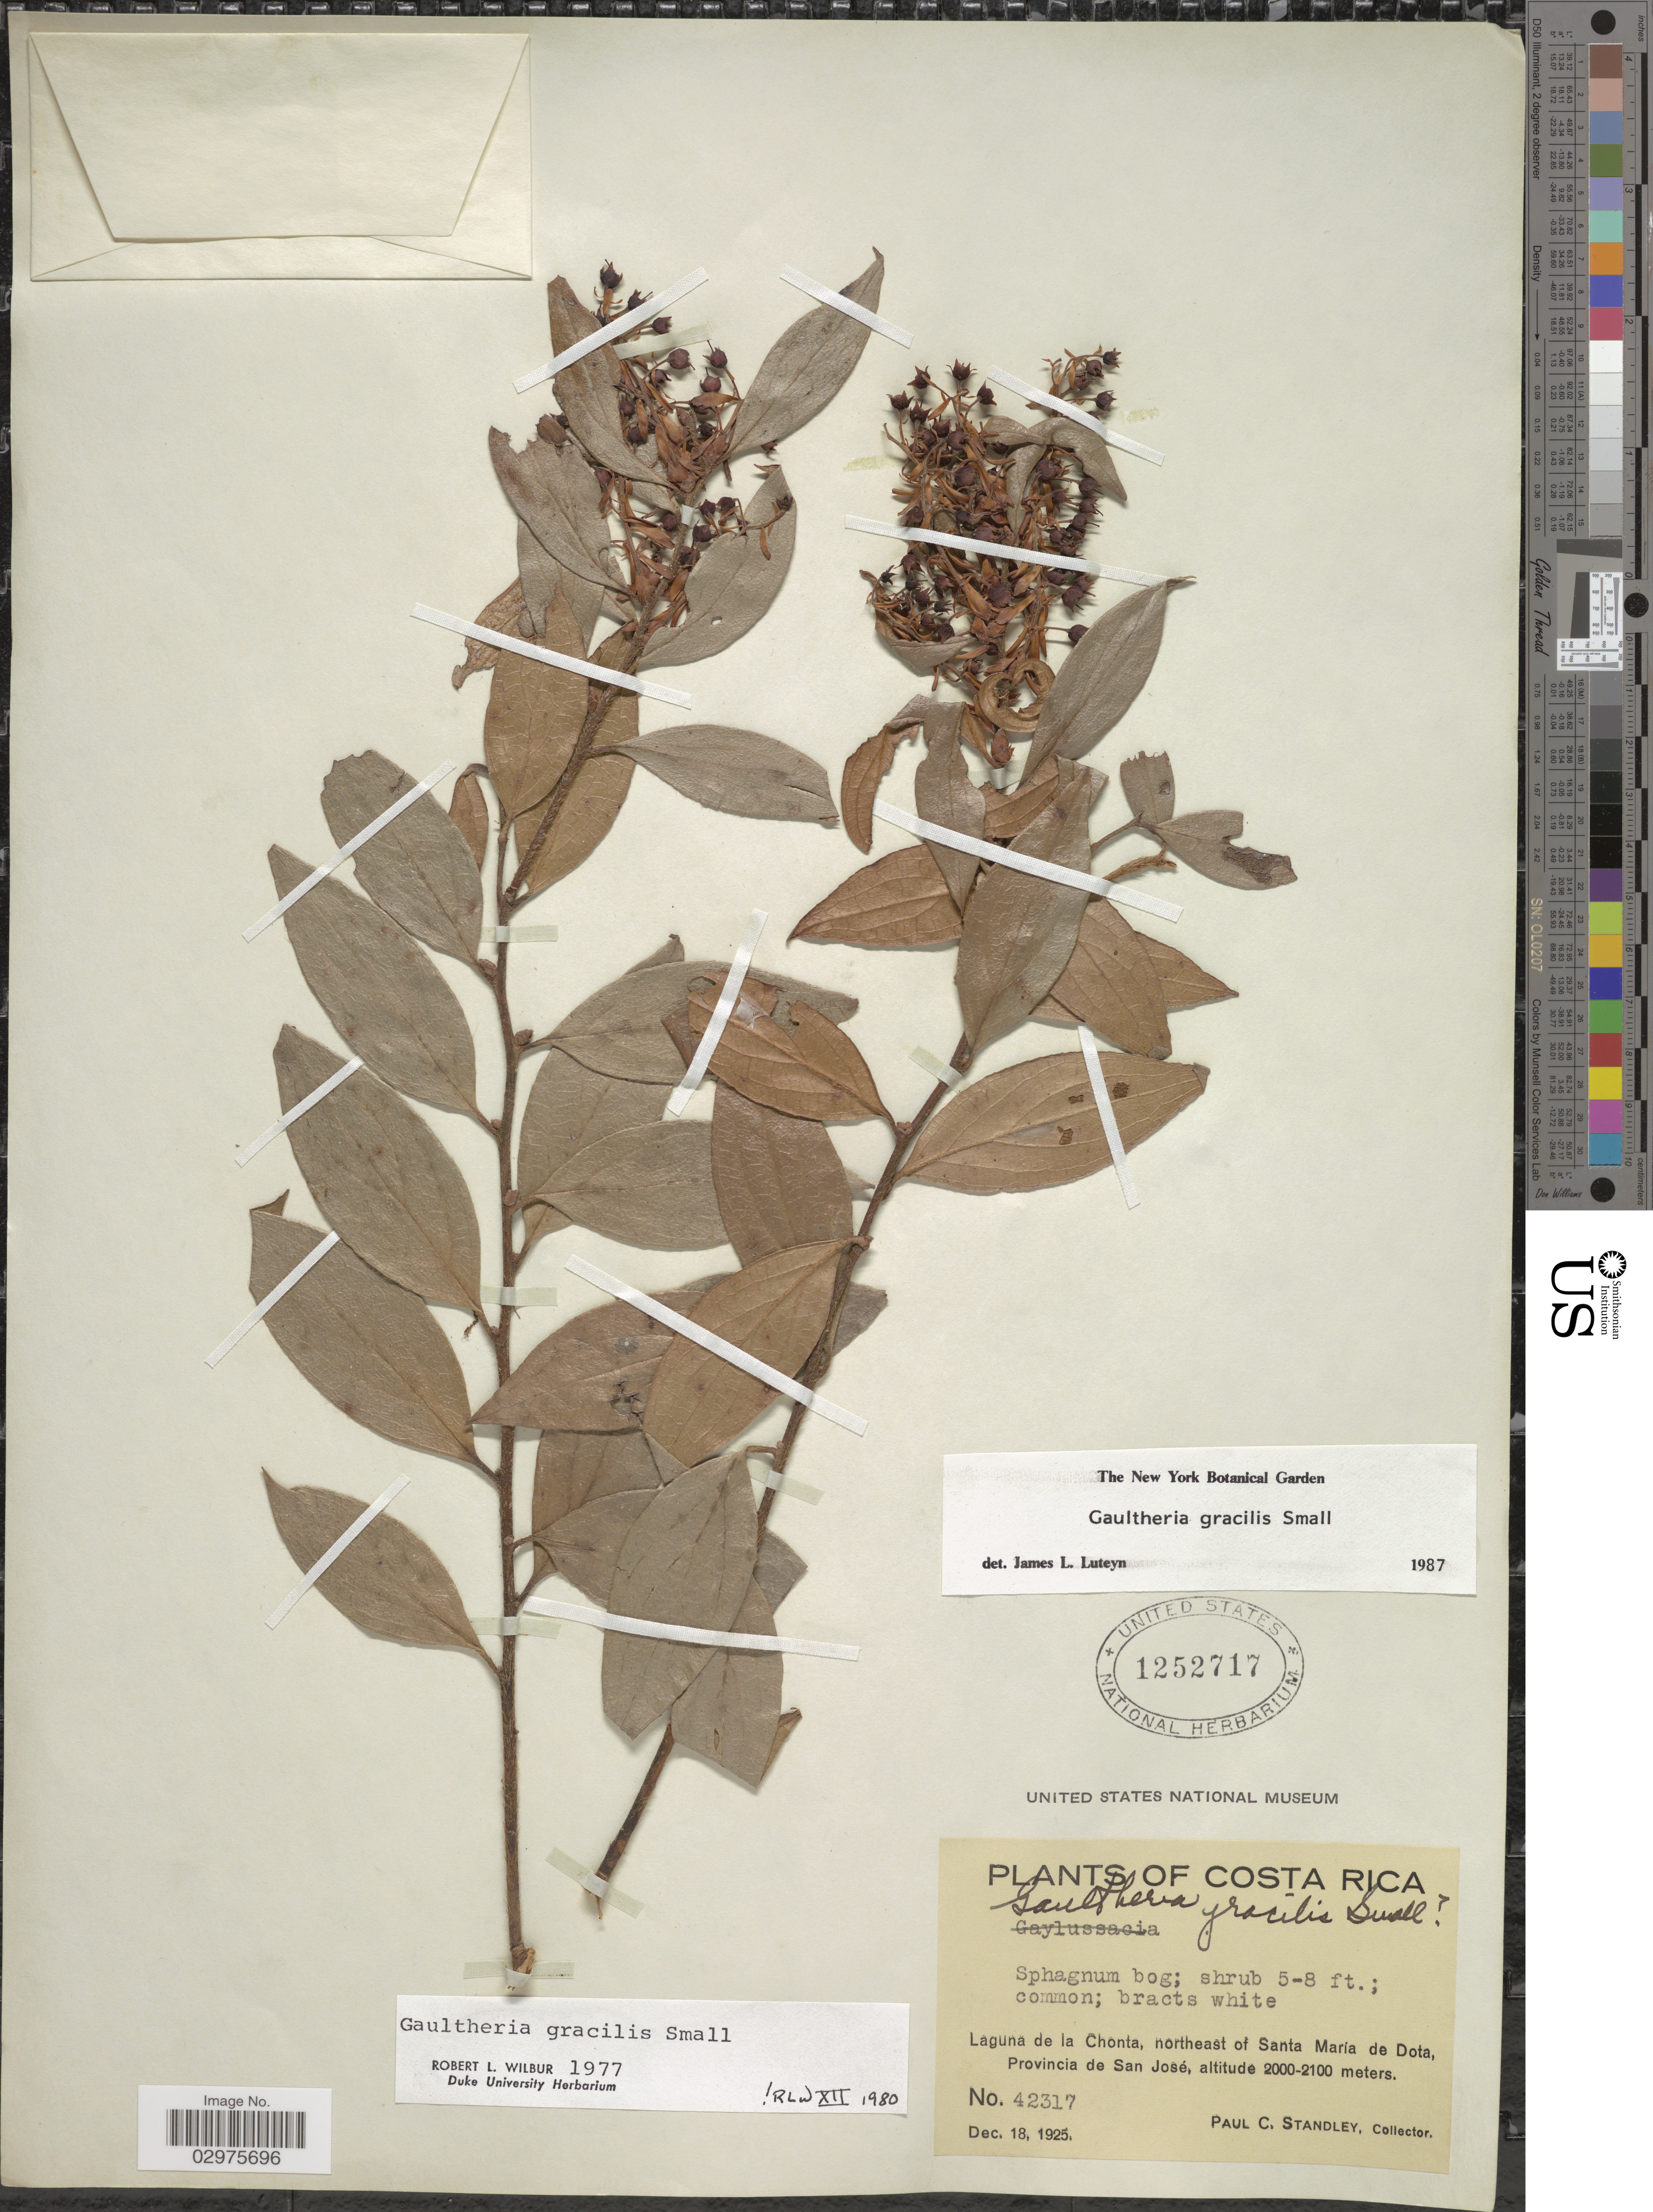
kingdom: Plantae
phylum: Tracheophyta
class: Magnoliopsida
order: Ericales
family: Ericaceae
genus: Gaultheria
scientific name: Gaultheria gracilis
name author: Small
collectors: P. C. Standley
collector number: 42317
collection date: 1925-12-18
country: Costa Rica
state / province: San José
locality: Laguna de la Chonta, northeast of Santa María de Dota.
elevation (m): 2000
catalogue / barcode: US 1252717